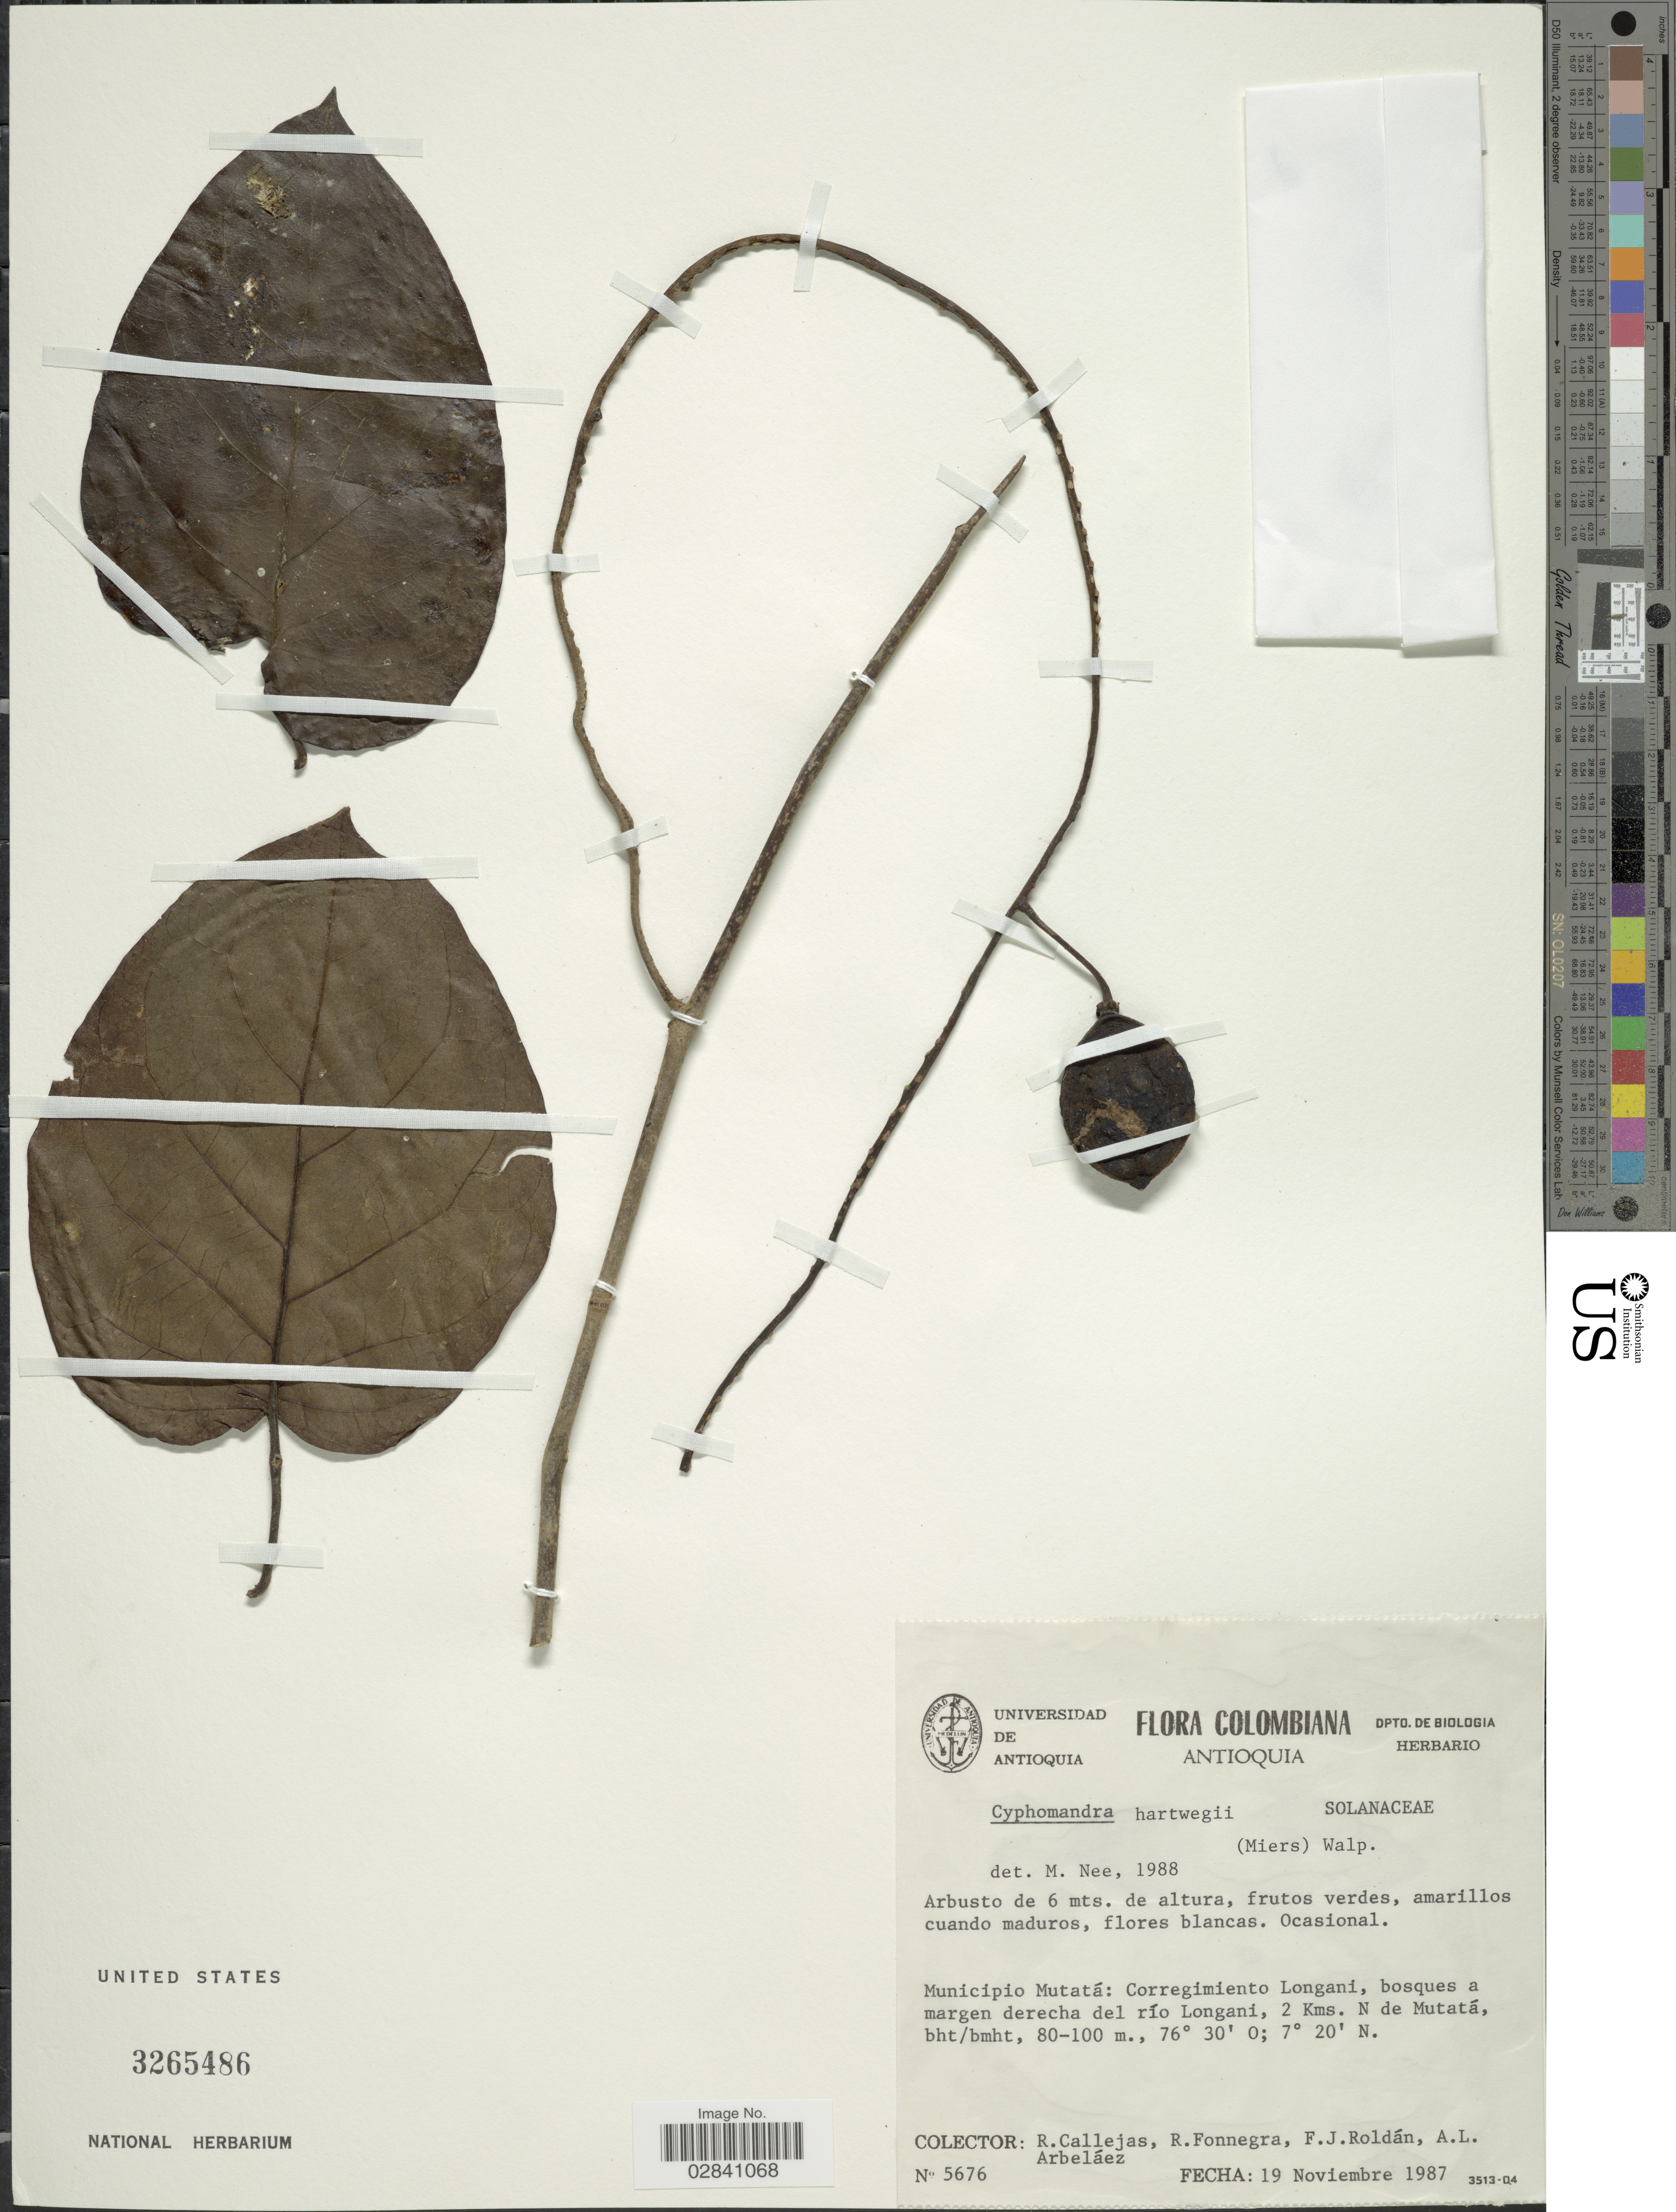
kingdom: Plantae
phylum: Tracheophyta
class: Magnoliopsida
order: Solanales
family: Solanaceae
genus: Cyphomandra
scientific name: Cyphomandra hartwegii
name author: (Miers) Sendtn. ex Walp.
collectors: R. Callejas, R. Fonnegra G., F. J. Roldán & A. Arbeláez Alvarez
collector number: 5676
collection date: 1987-11-19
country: Colombia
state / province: Antioquia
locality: Municipio Mutatá: Corregimiento Longani, bosques a margen derecha del río Longani, 2 Kms. N de Mutatá.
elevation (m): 80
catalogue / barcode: US 3265486